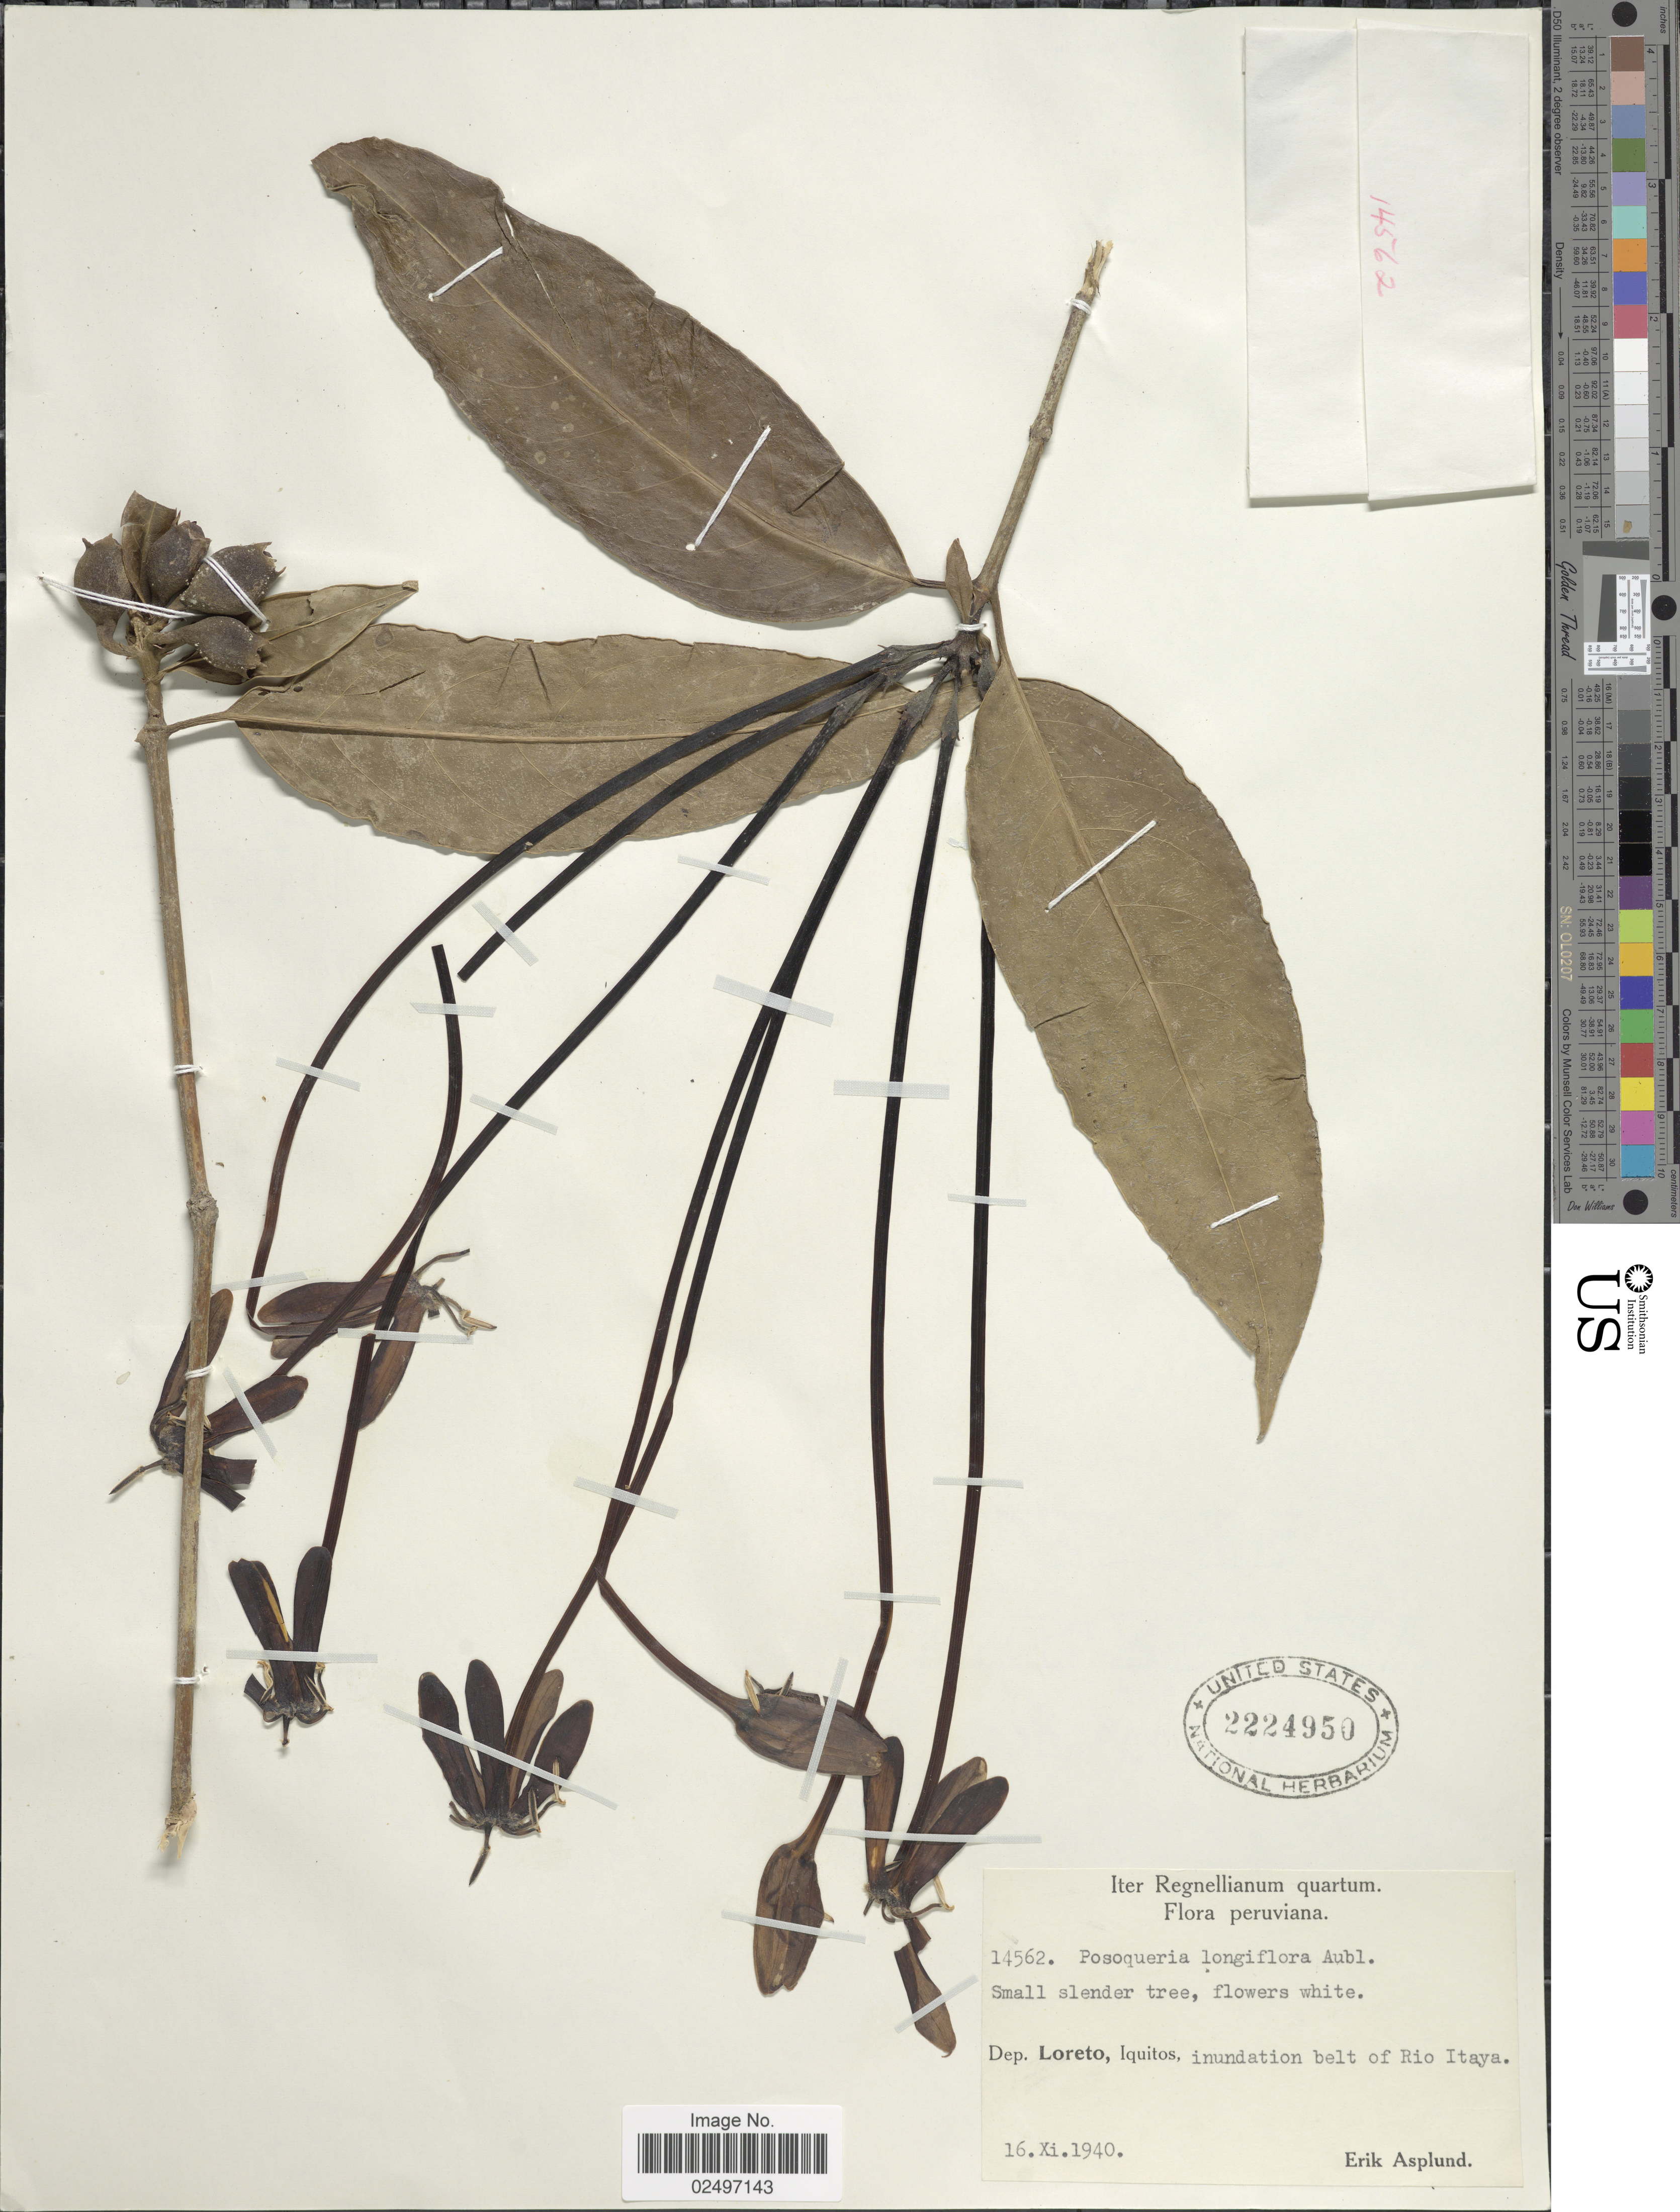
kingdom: Plantae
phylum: Tracheophyta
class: Magnoliopsida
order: Gentianales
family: Rubiaceae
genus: Posoqueria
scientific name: Posoqueria longiflora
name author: Aubl.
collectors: E. Asplund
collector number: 14562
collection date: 1940-11-16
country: Peru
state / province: Loreto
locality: Dept. Loreto, Iquitos, inundation belt of Rio Itaya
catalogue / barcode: US 2224950